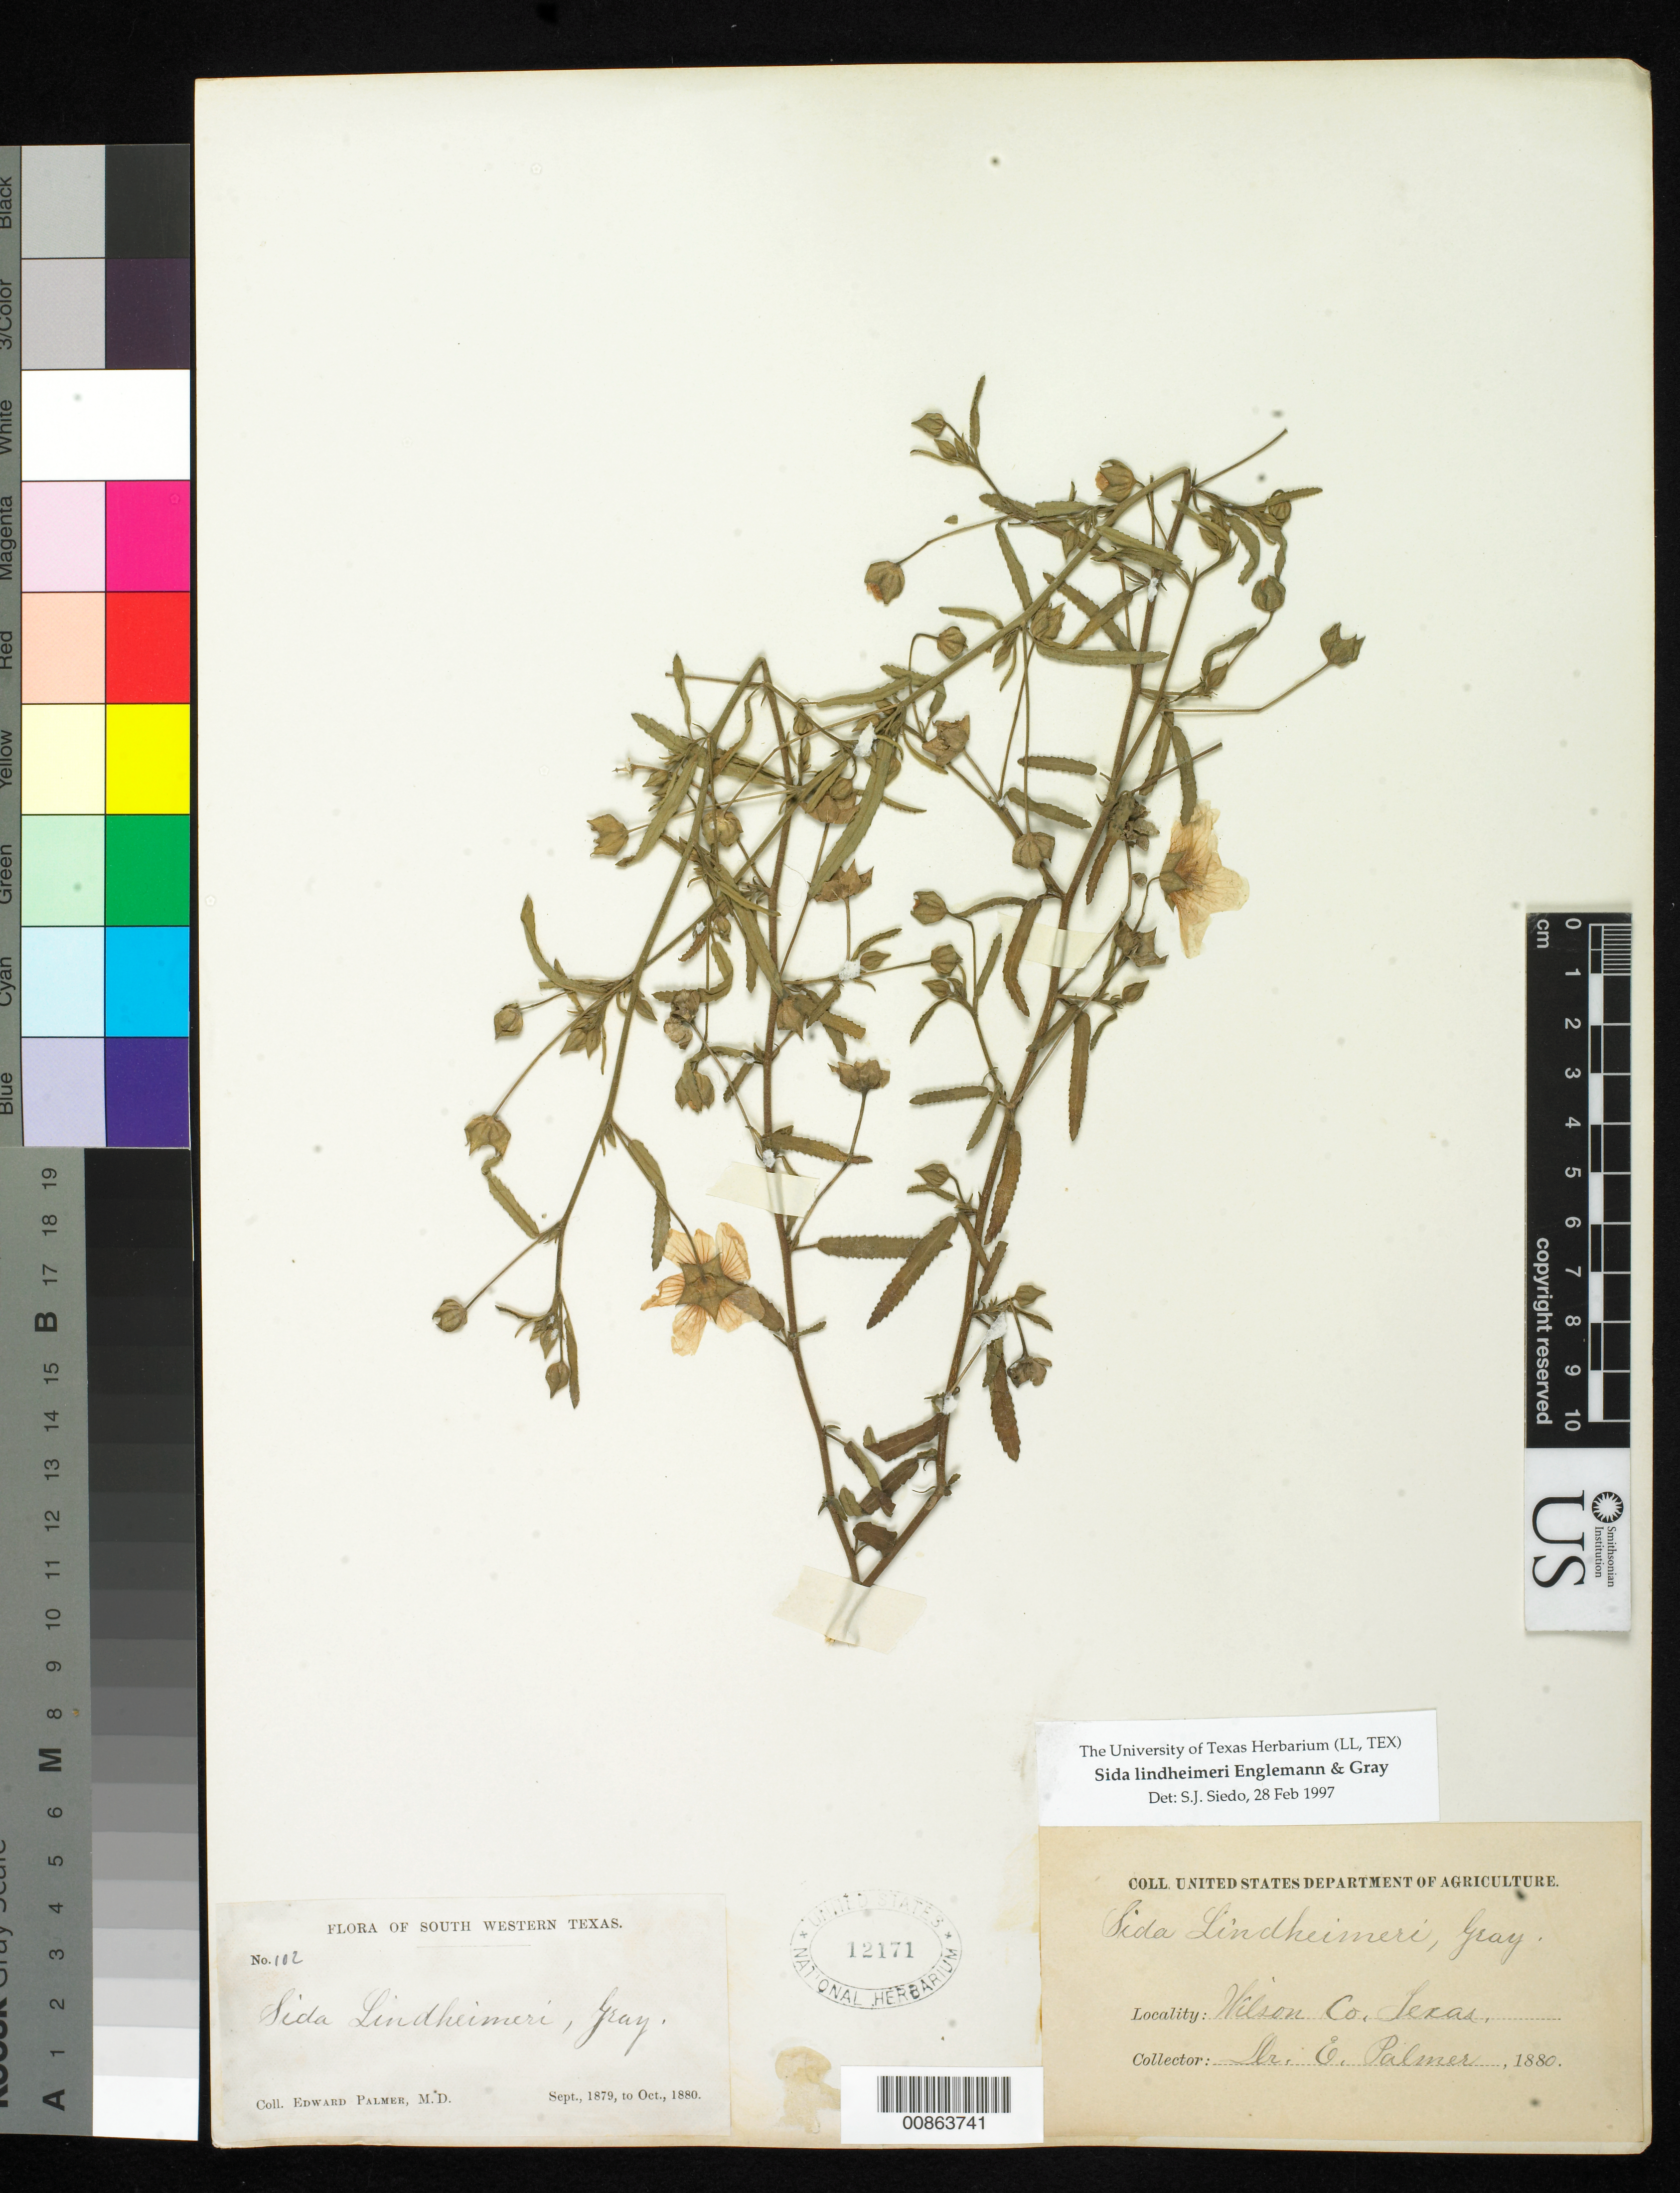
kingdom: Plantae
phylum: Tracheophyta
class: Magnoliopsida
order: Malvales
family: Malvaceae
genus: Sida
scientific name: Sida lindheimeri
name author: Engelm. & A. Gray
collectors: E. Palmer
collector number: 102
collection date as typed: Sep 1879 to -- Oct 1880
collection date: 1879-09/1880-10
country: United States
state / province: Texas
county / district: Wilson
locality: Wilson County, South Westen Texas.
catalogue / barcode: US 12171